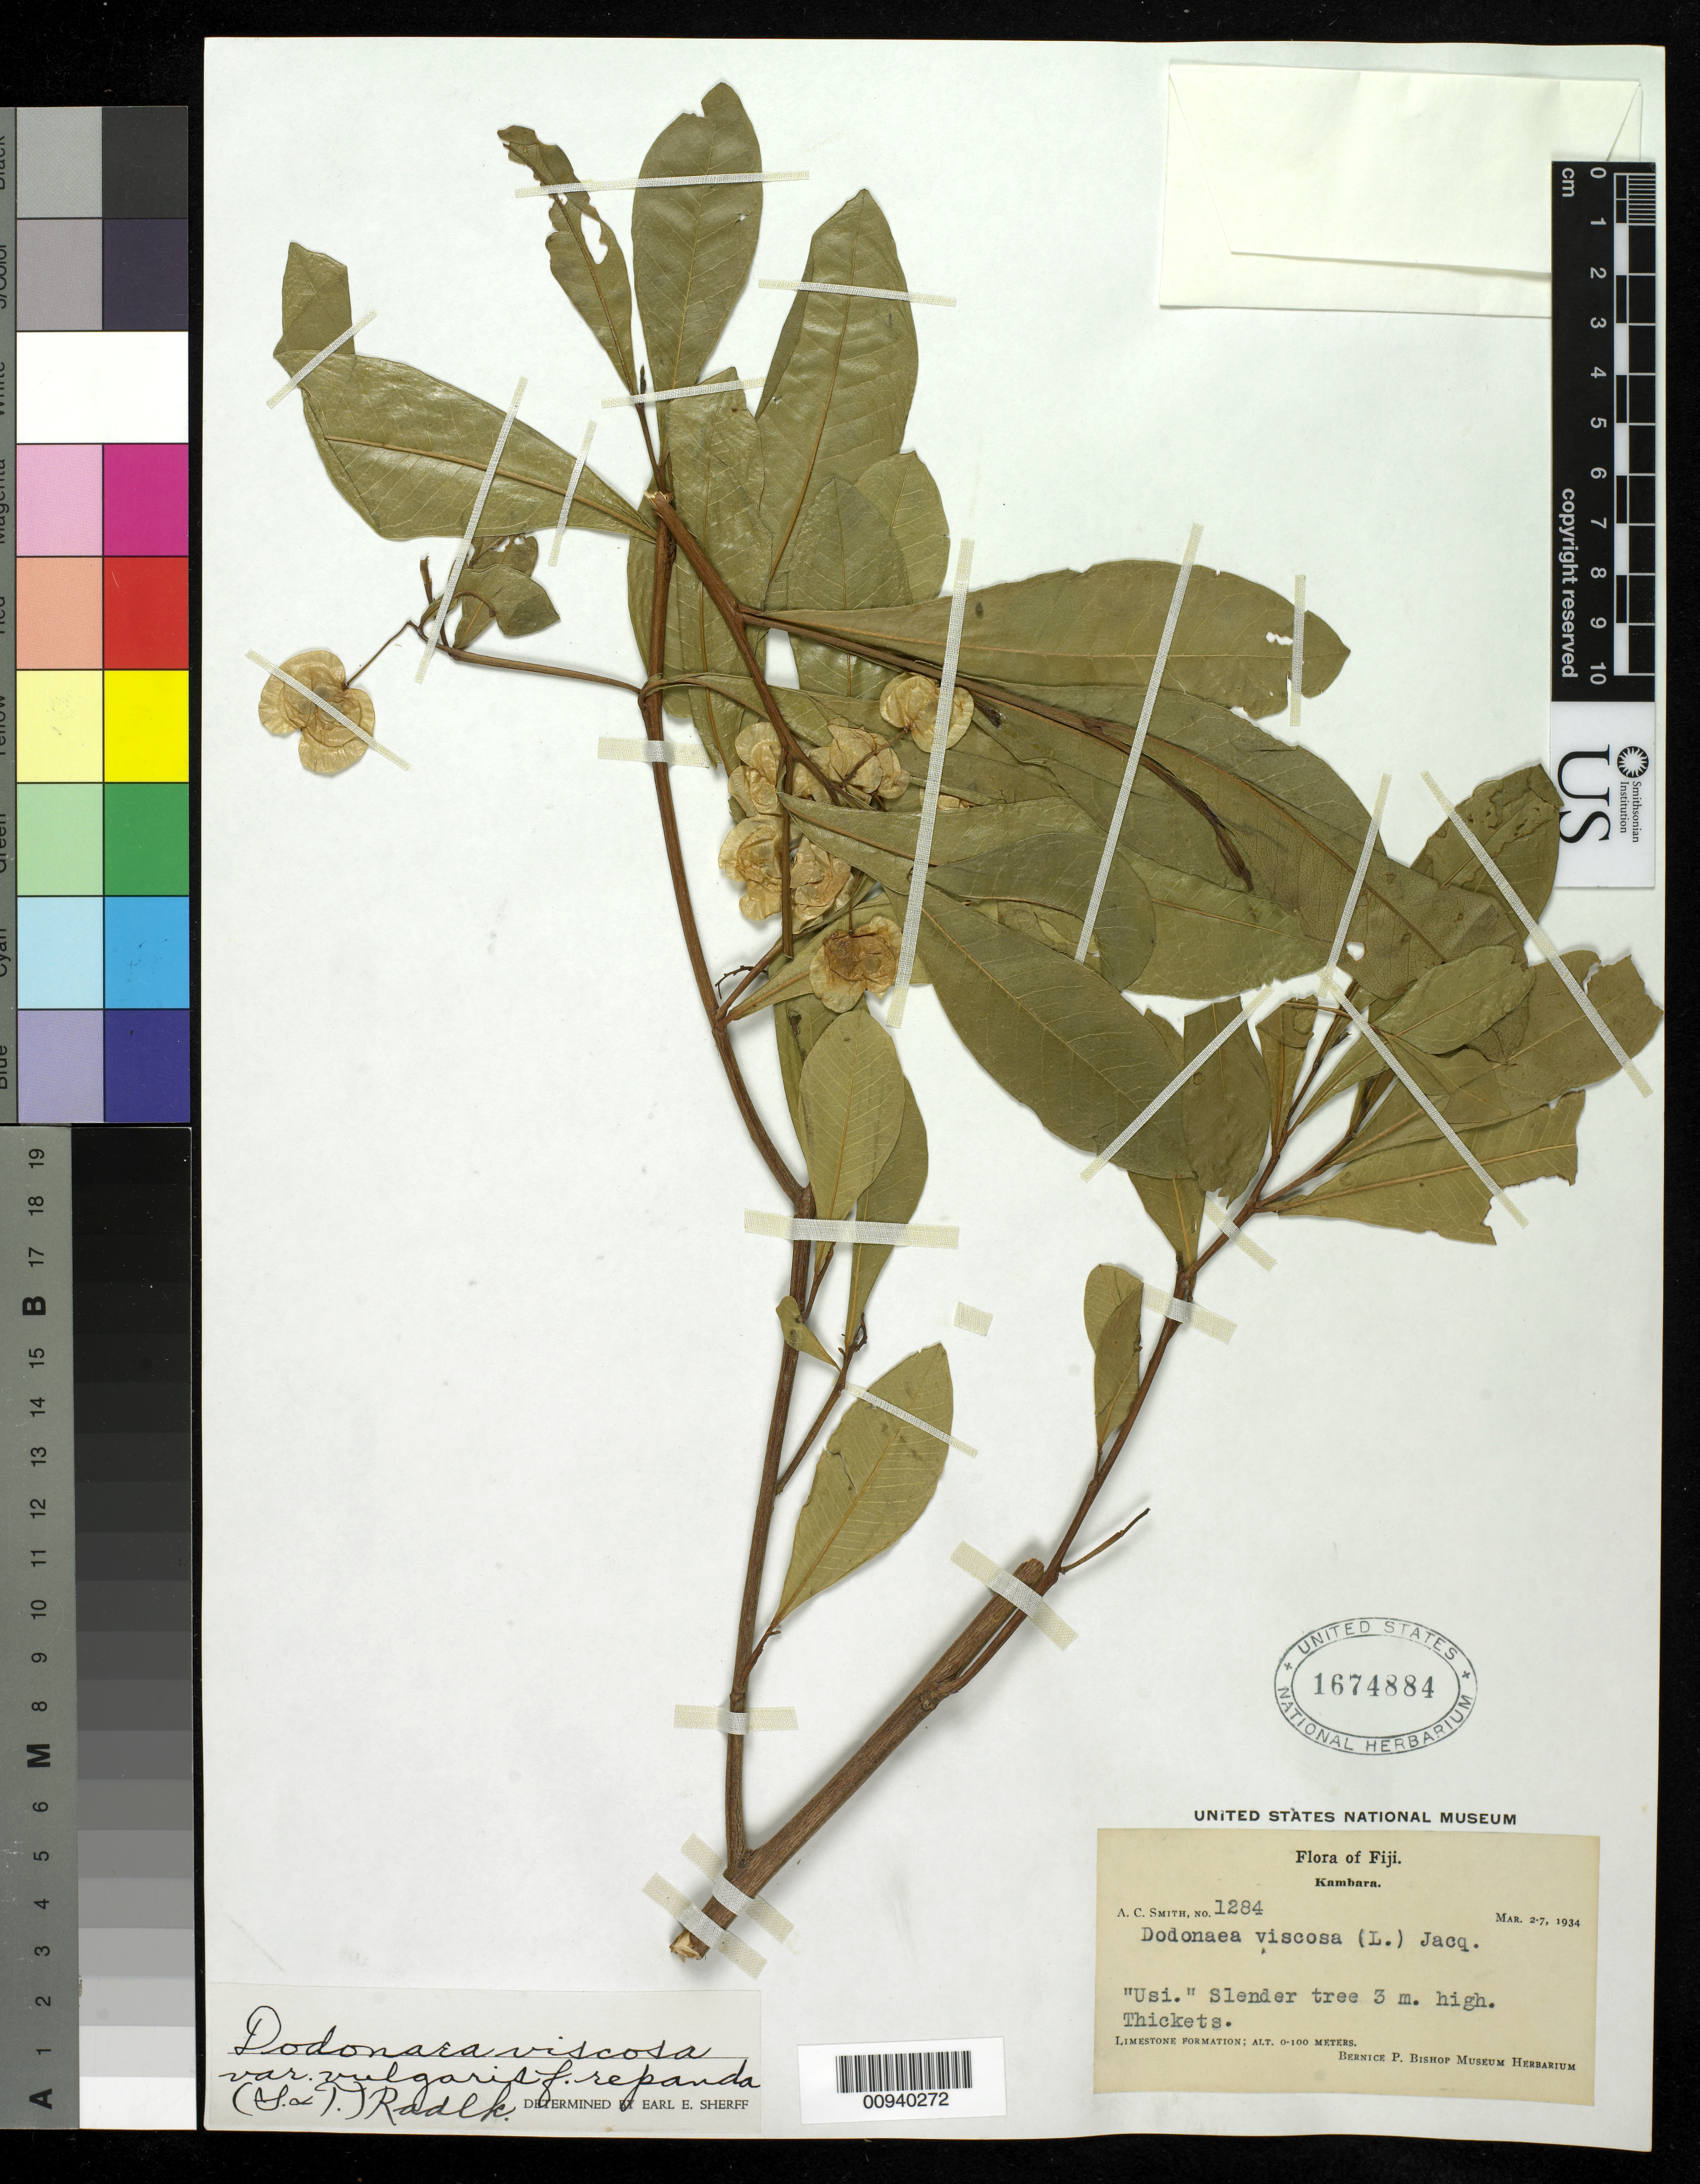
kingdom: Plantae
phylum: Tracheophyta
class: Magnoliopsida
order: Sapindales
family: Sapindaceae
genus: Dodonaea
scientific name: Dodonaea viscosa var. vulgaris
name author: Benth.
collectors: A. C. Smith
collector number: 1284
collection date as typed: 02 Mar 1934 to 07 Mar 1934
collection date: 1934-03-02/1934-03-07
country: Fiji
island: Kambara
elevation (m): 3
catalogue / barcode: US 1674884